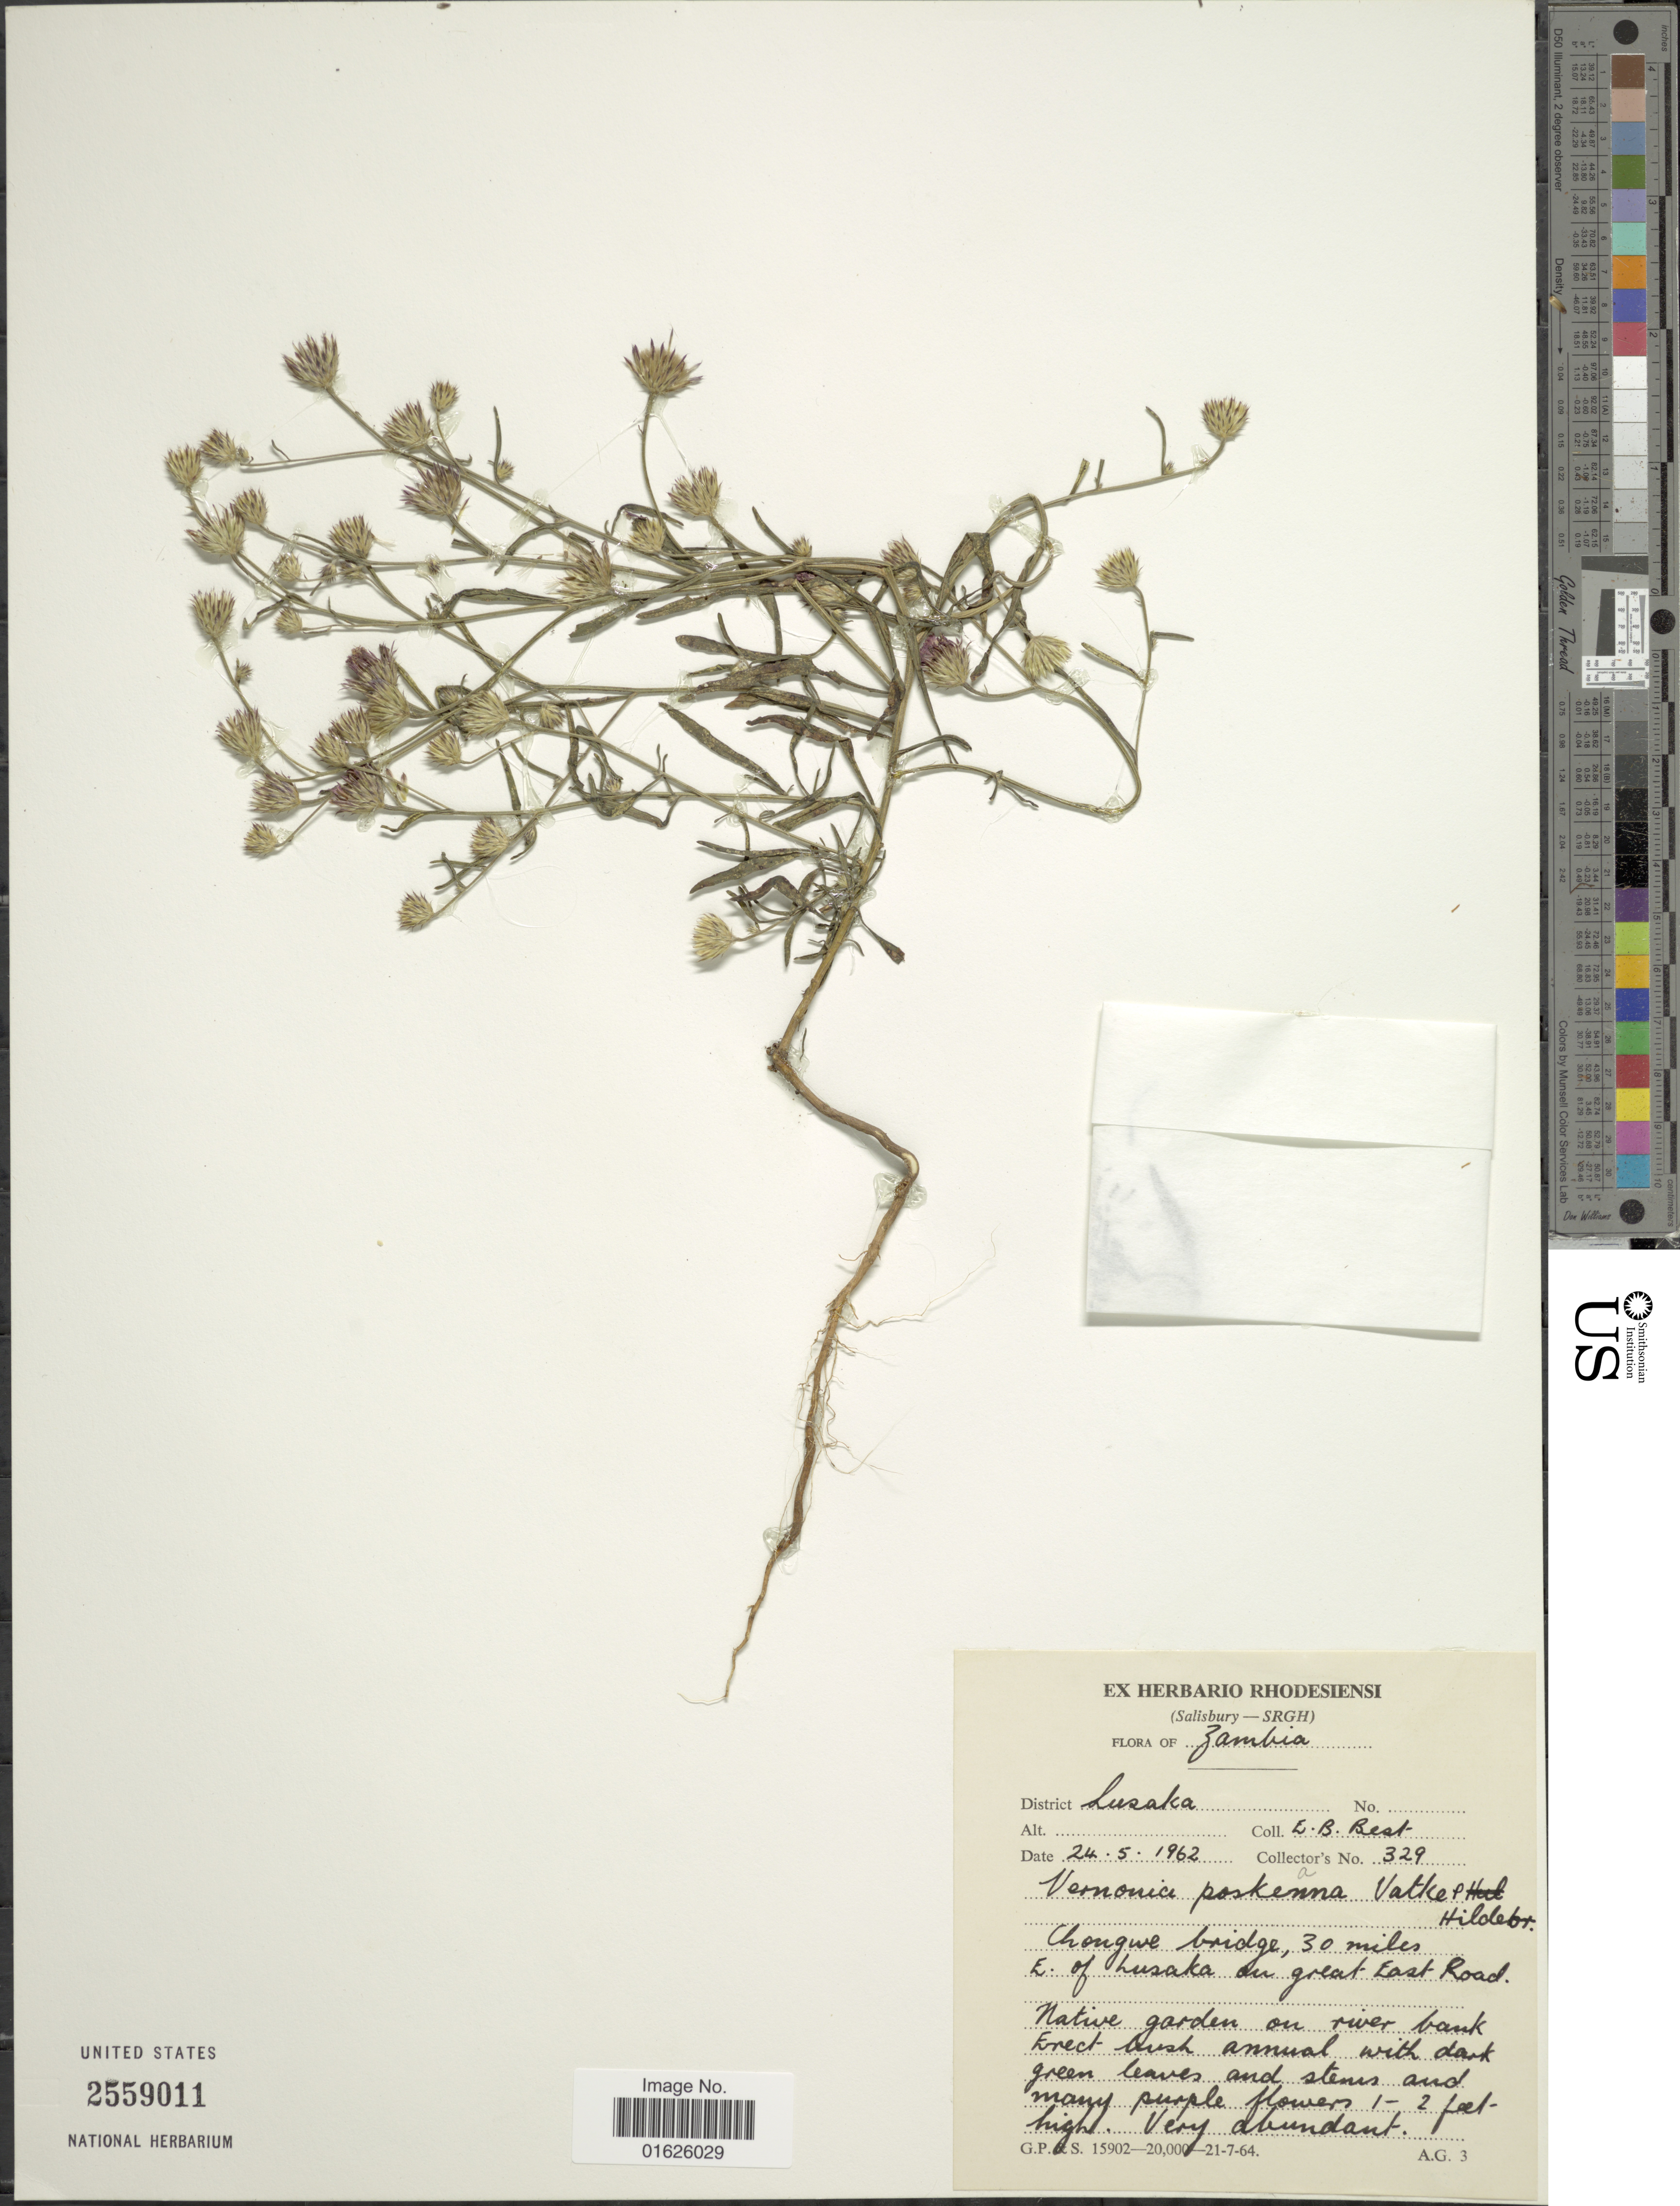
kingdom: Plantae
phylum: Tracheophyta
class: Magnoliopsida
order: Asterales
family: Asteraceae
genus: Polydora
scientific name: Polydora angustifolia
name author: (Steetz) H. Rob.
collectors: E. Best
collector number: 329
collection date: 1962-08-24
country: Zambia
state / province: Lusaka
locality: District Lusaka, Chogue bridge, 30 miles E of Lusaka on great East Road. Native garden on river bank.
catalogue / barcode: US 2559011